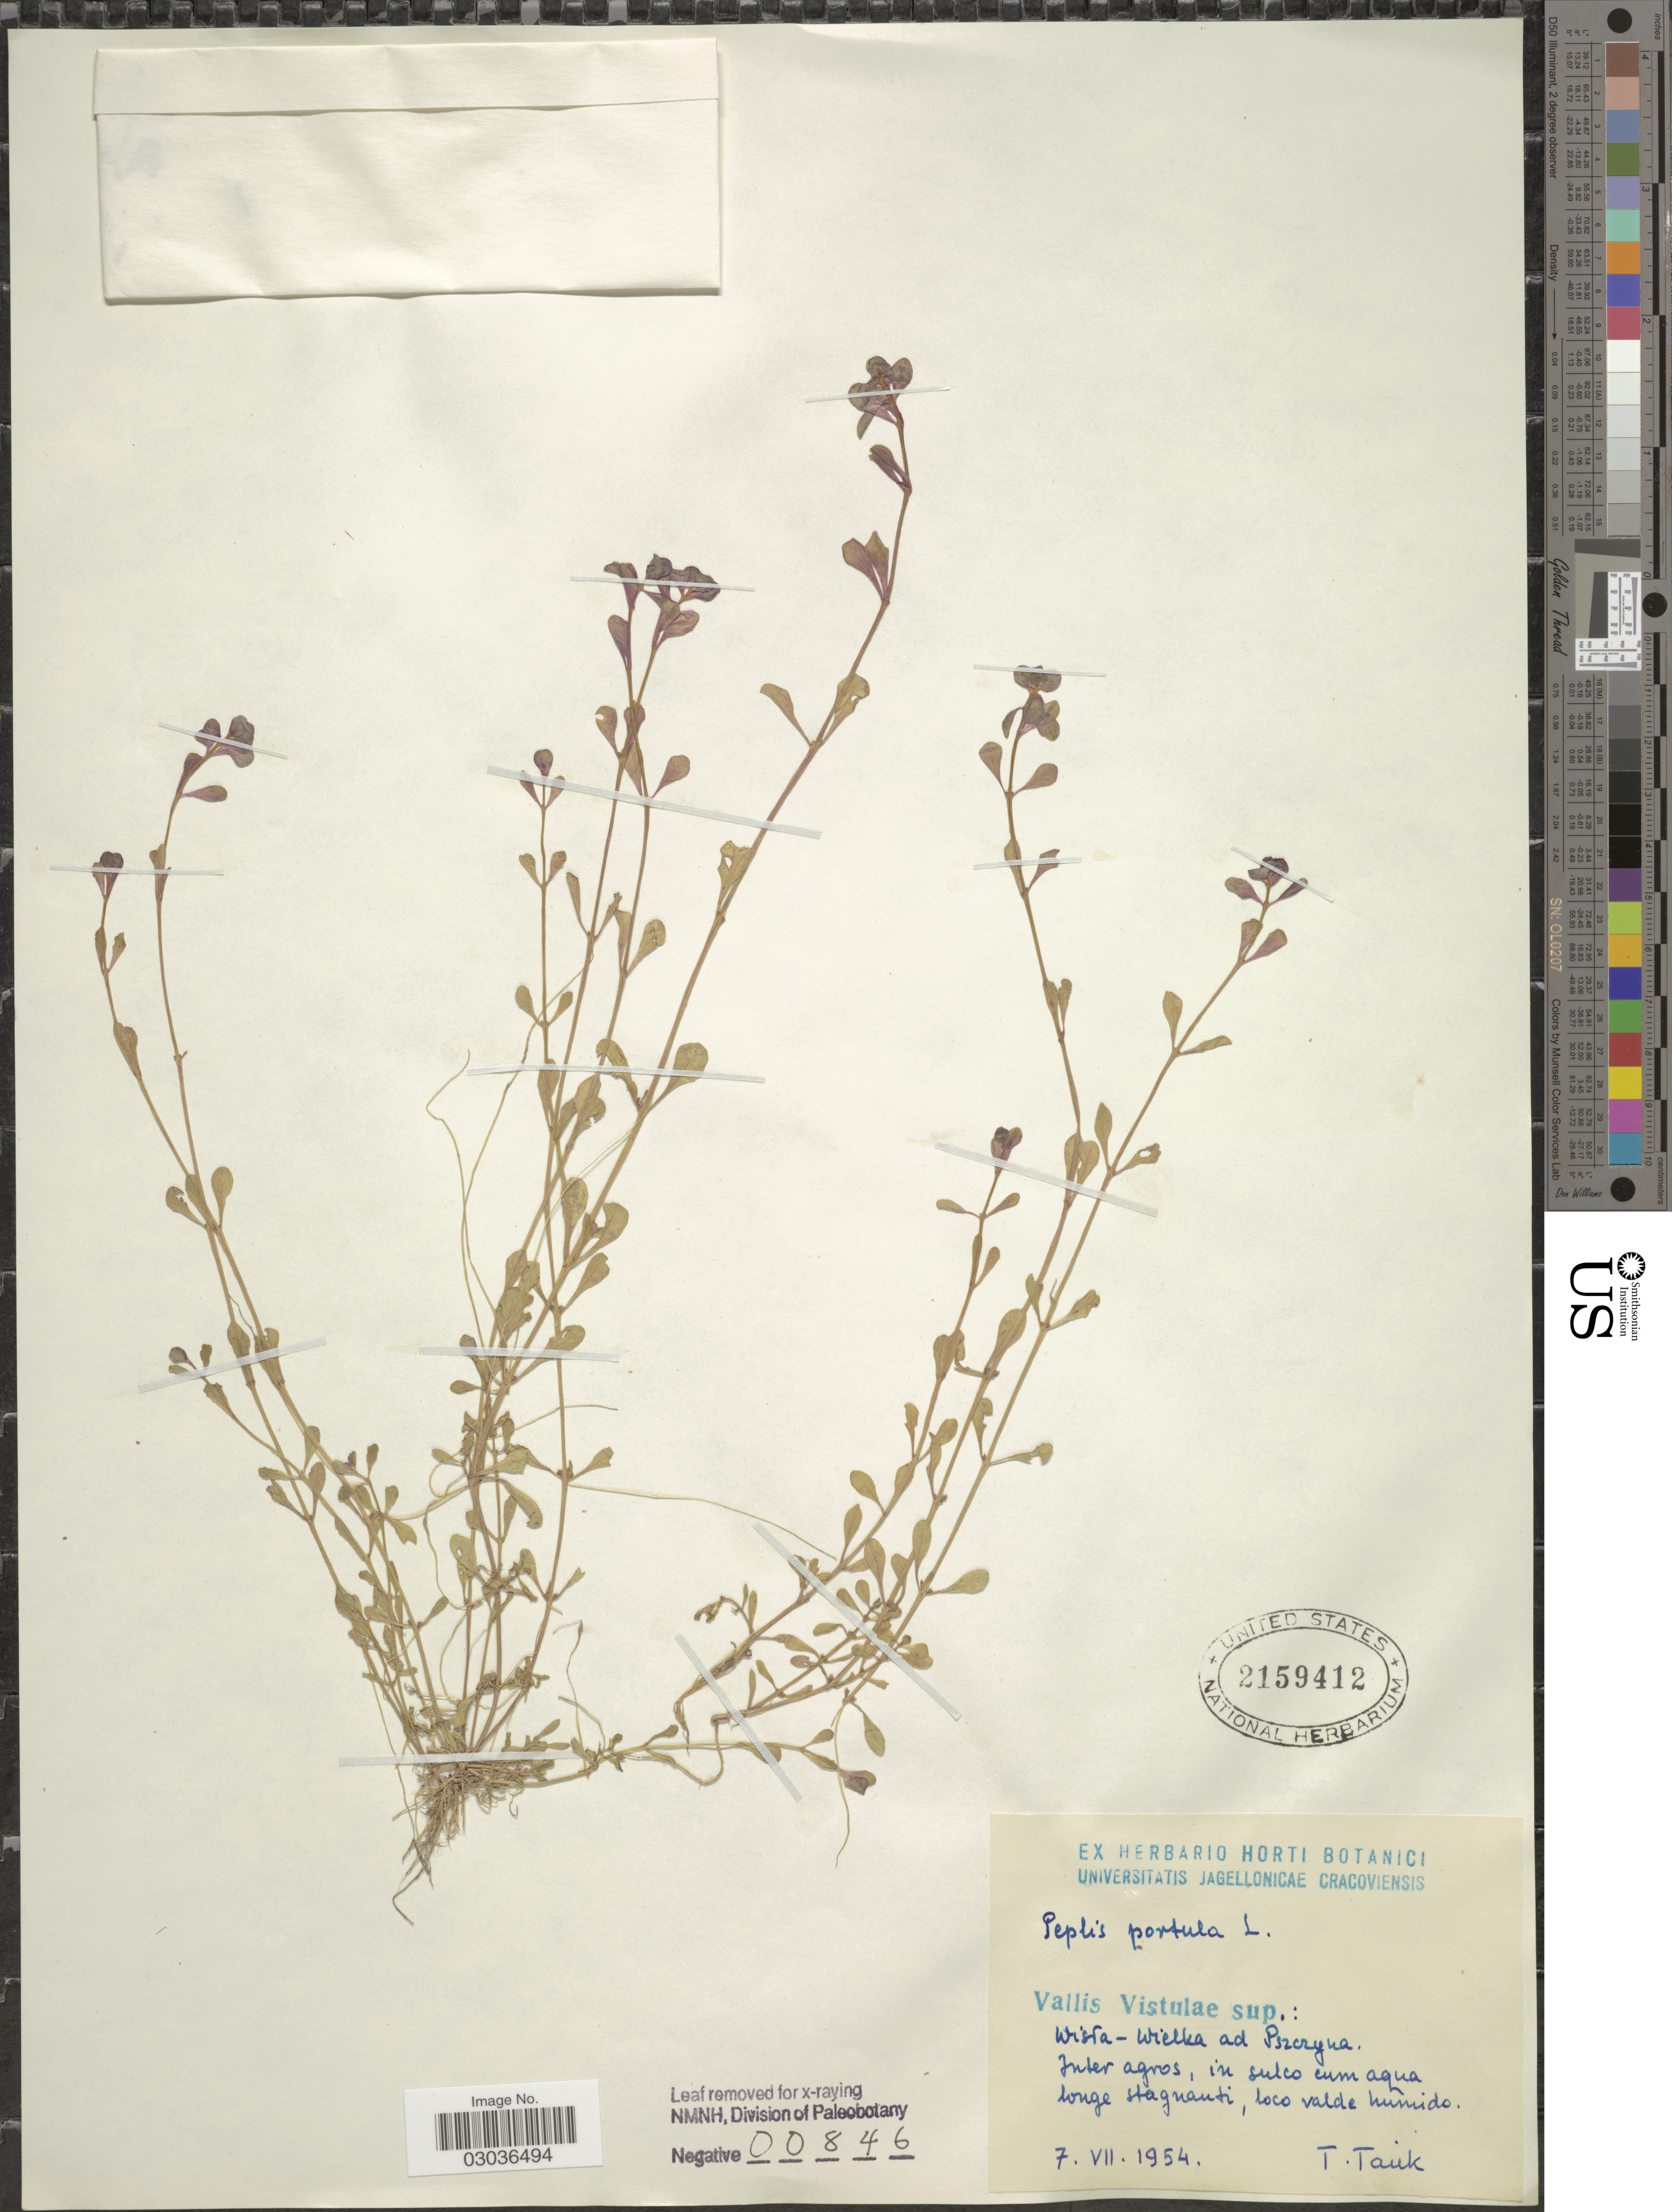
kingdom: Plantae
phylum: Tracheophyta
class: Magnoliopsida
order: Myrtales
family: Lythraceae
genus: Lythrum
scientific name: Lythrum portula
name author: (L.) D.A. Webb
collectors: T. Tacik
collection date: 1954-07-07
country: Poland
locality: Vallis Vistulae sup.: Wisla-Wielka ad Pszczyna. Inter agros, in sulco cum aqua longe stagnauti, loco valde humido.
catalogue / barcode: US 2159412